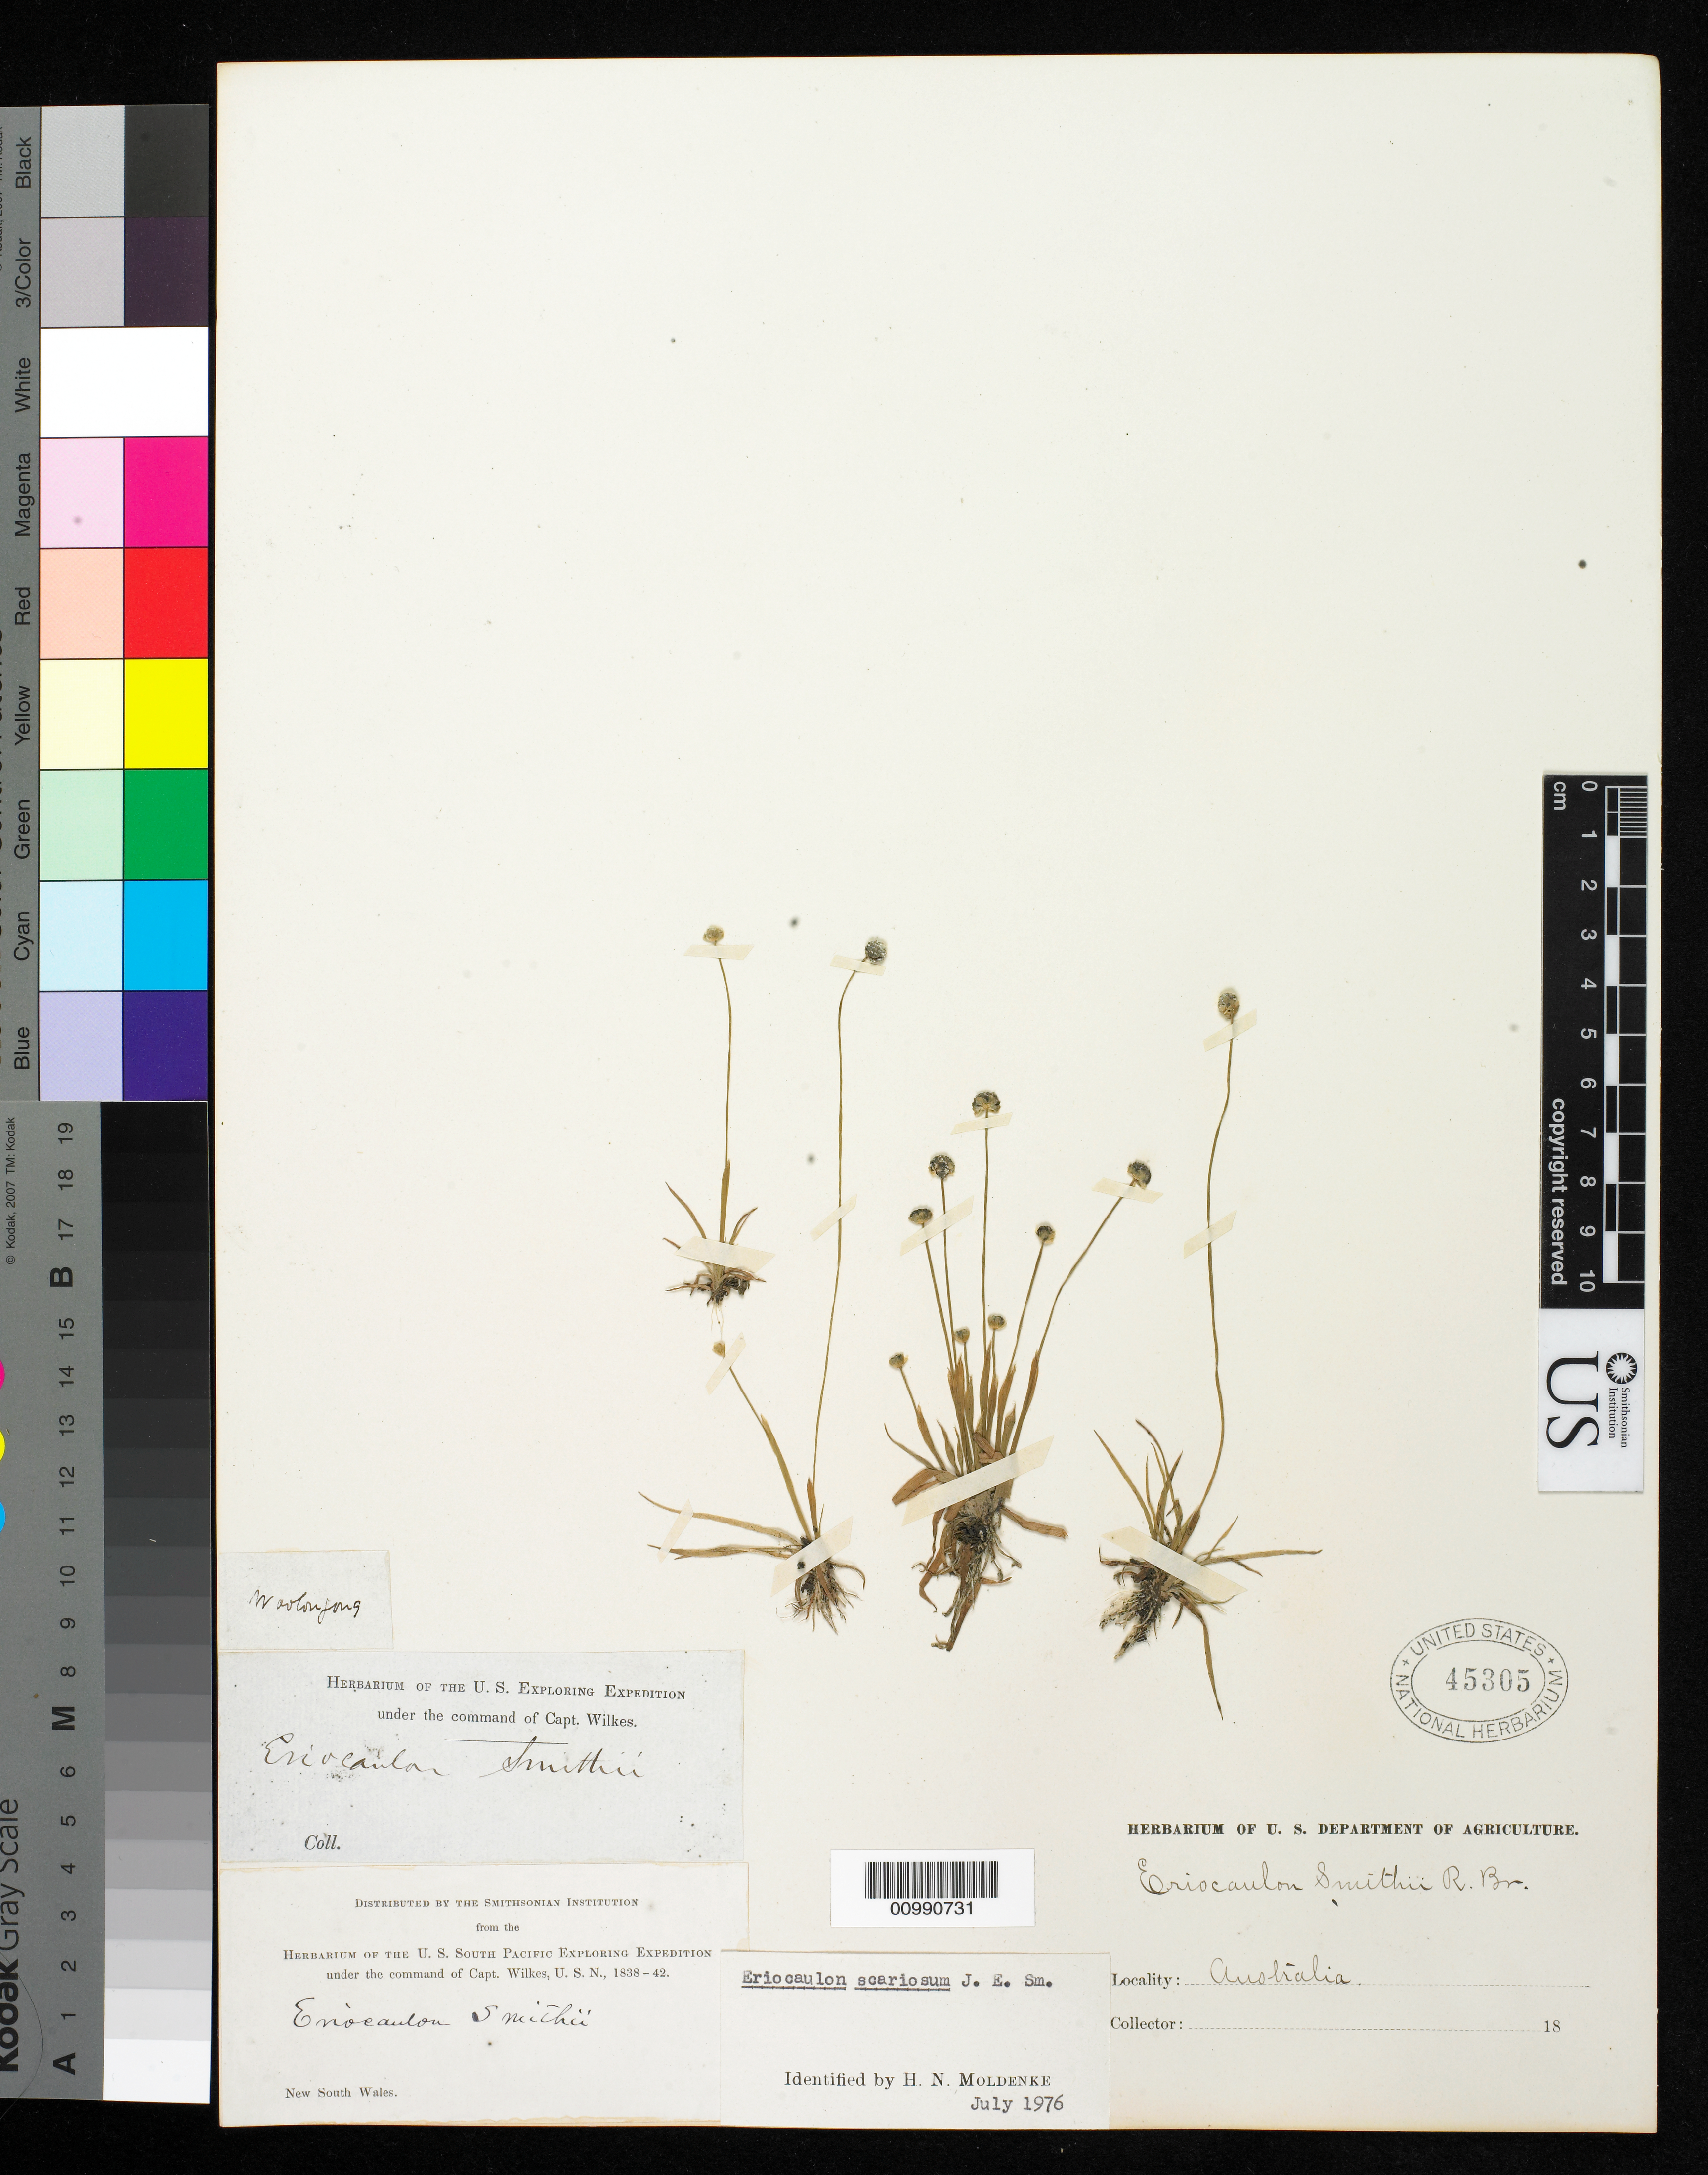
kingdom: Plantae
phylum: Tracheophyta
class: Liliopsida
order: Poales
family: Eriocaulaceae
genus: Eriocaulon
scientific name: Eriocaulon scariosum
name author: Sm.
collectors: Wilkes Explor. Exped.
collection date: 1838/1842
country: Australia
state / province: New South Wales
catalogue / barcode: US 45305